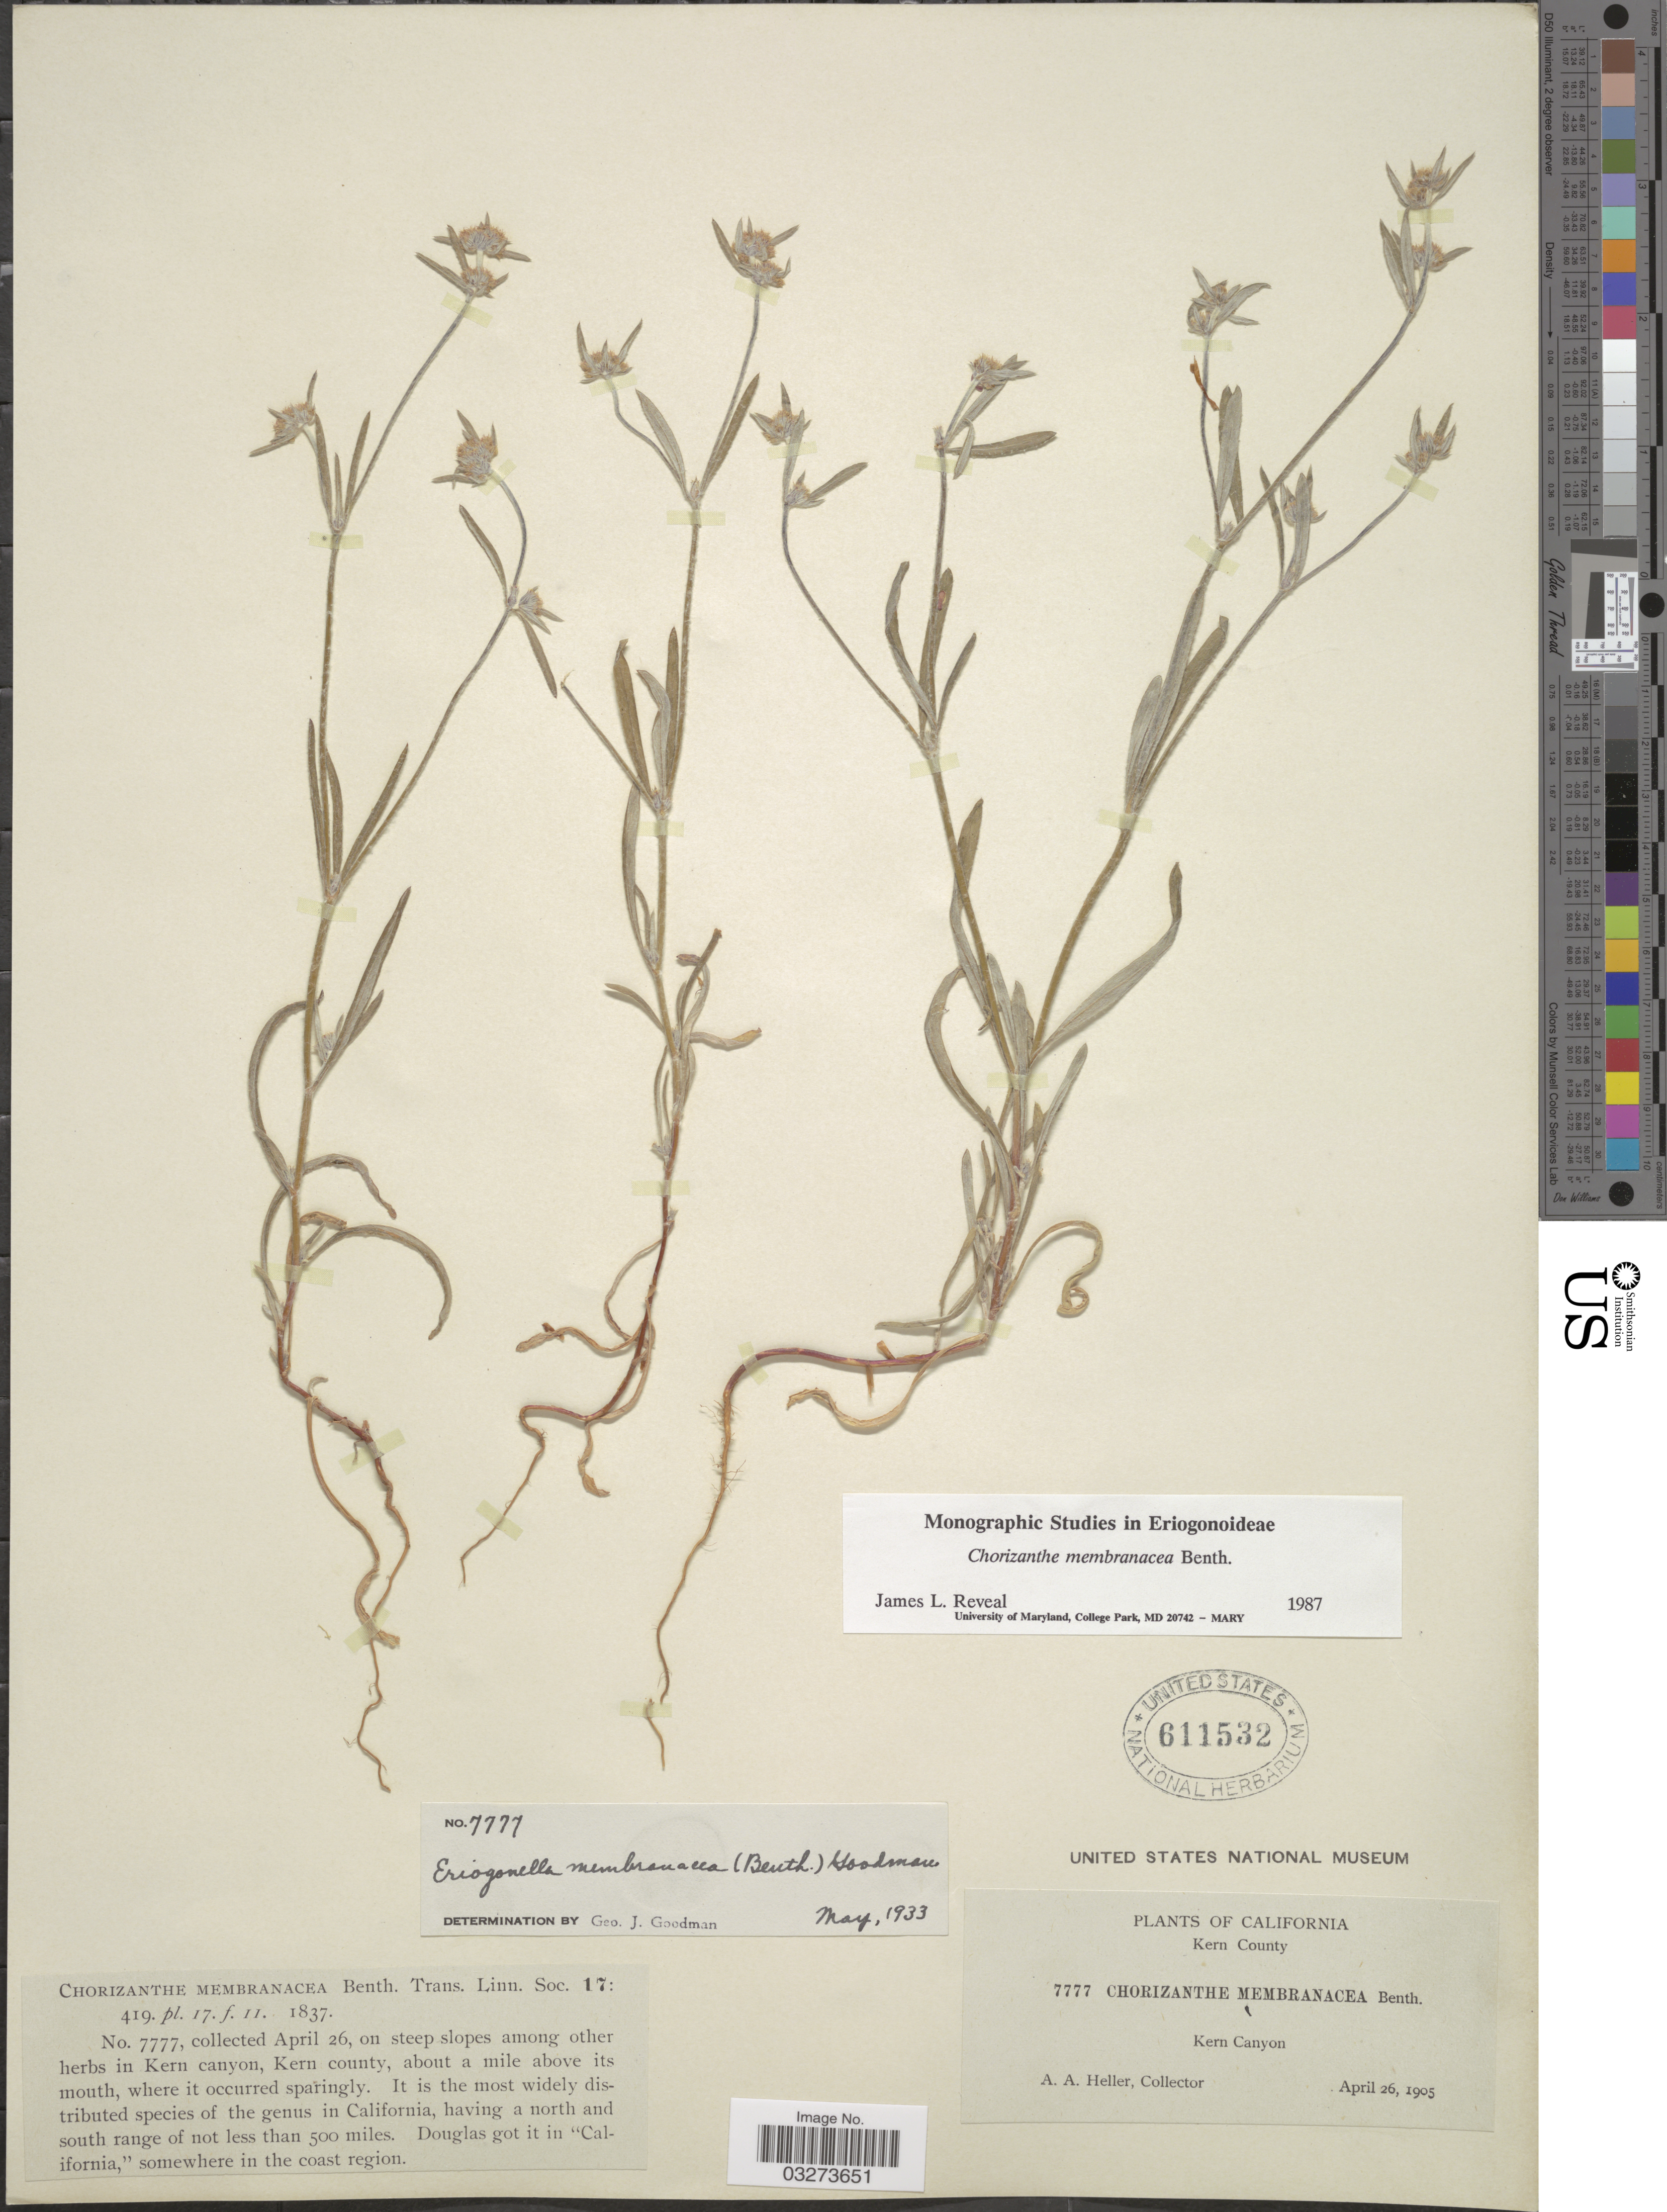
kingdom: Plantae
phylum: Tracheophyta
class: Magnoliopsida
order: Caryophyllales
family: Polygonaceae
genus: Chorizanthe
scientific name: Chorizanthe membranacea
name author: Benth.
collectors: A. A. Heller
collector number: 7777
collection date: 1905-04-26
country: United States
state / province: California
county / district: Kern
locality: Kern County, Kern Canyon, about a mile above its mouth.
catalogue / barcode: US 611532